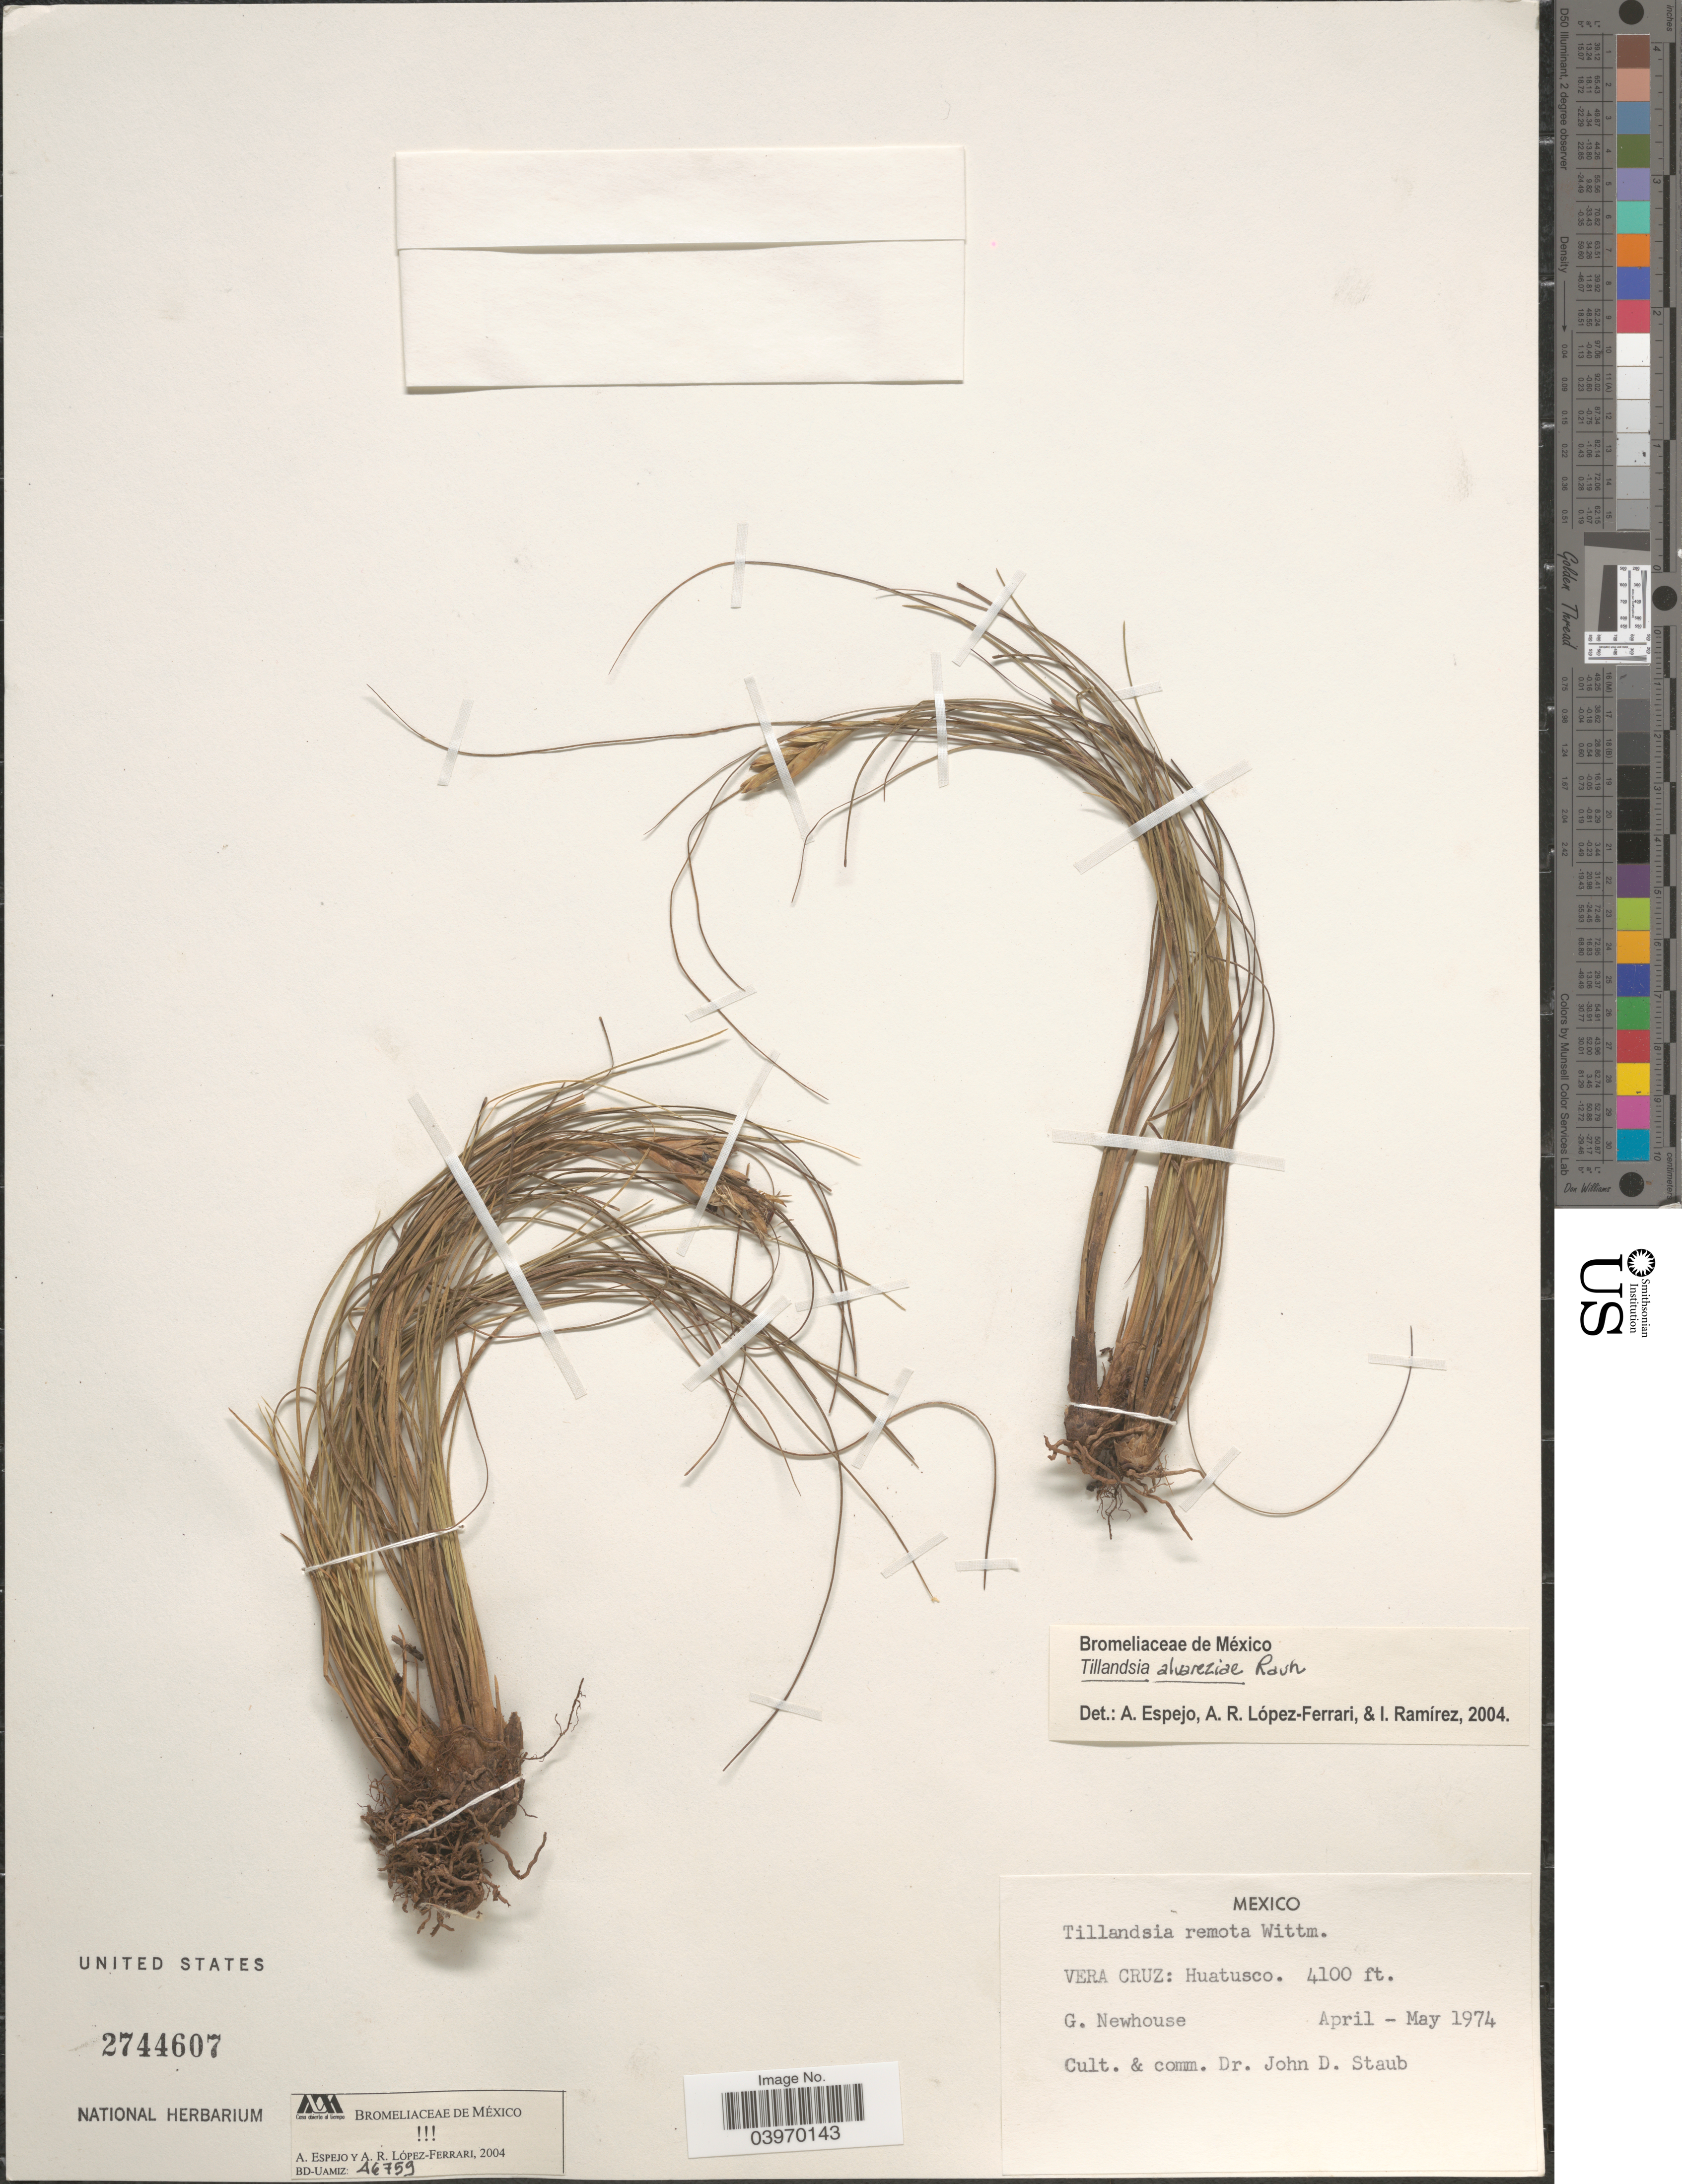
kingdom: Plantae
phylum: Tracheophyta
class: Liliopsida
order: Poales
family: Bromeliaceae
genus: Tillandsia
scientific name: Tillandsia alvareziae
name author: Rauh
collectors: J. Staub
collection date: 1974-04/1974-05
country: Mexico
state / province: Veracruz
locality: Vera Cruz: Huatusco.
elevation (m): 1250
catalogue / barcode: US 2744607